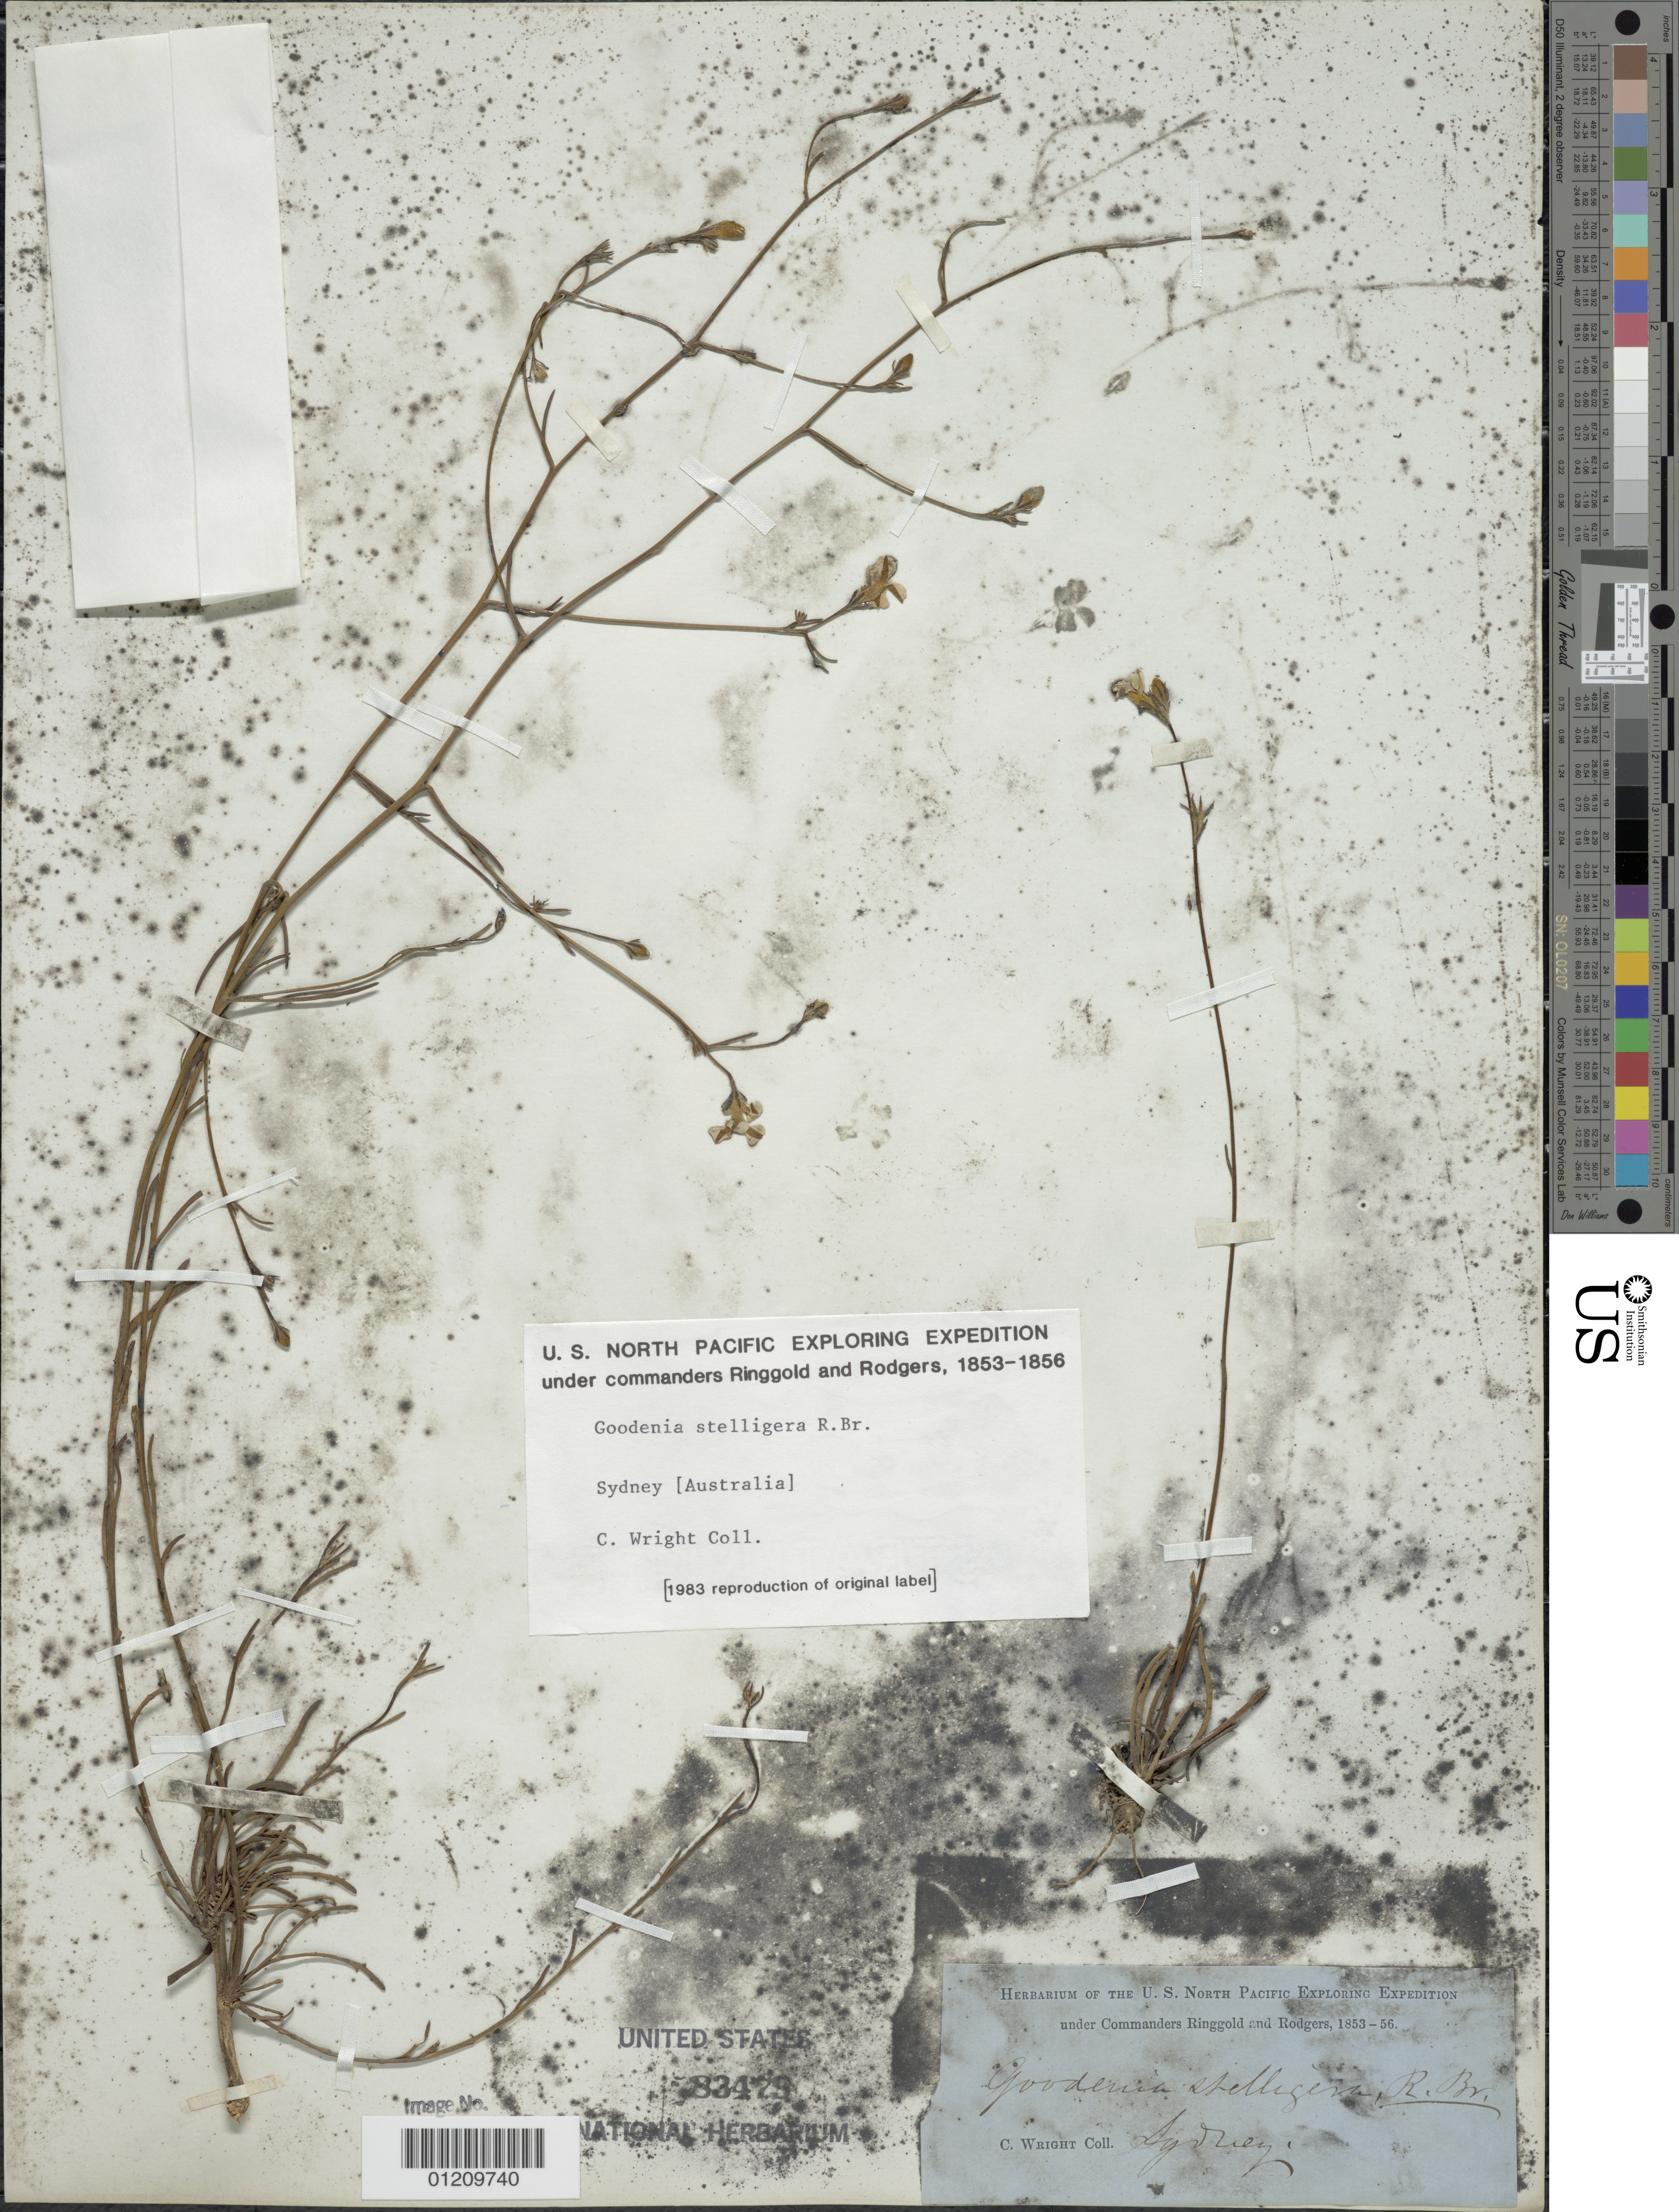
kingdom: Plantae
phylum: Tracheophyta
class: Magnoliopsida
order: Asterales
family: Goodeniaceae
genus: Goodenia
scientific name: Goodenia stelligera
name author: R. Br.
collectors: C. Wright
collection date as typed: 1853 to -- -- 1856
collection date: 1853/1856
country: Australia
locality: Sydney.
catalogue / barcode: US 83473